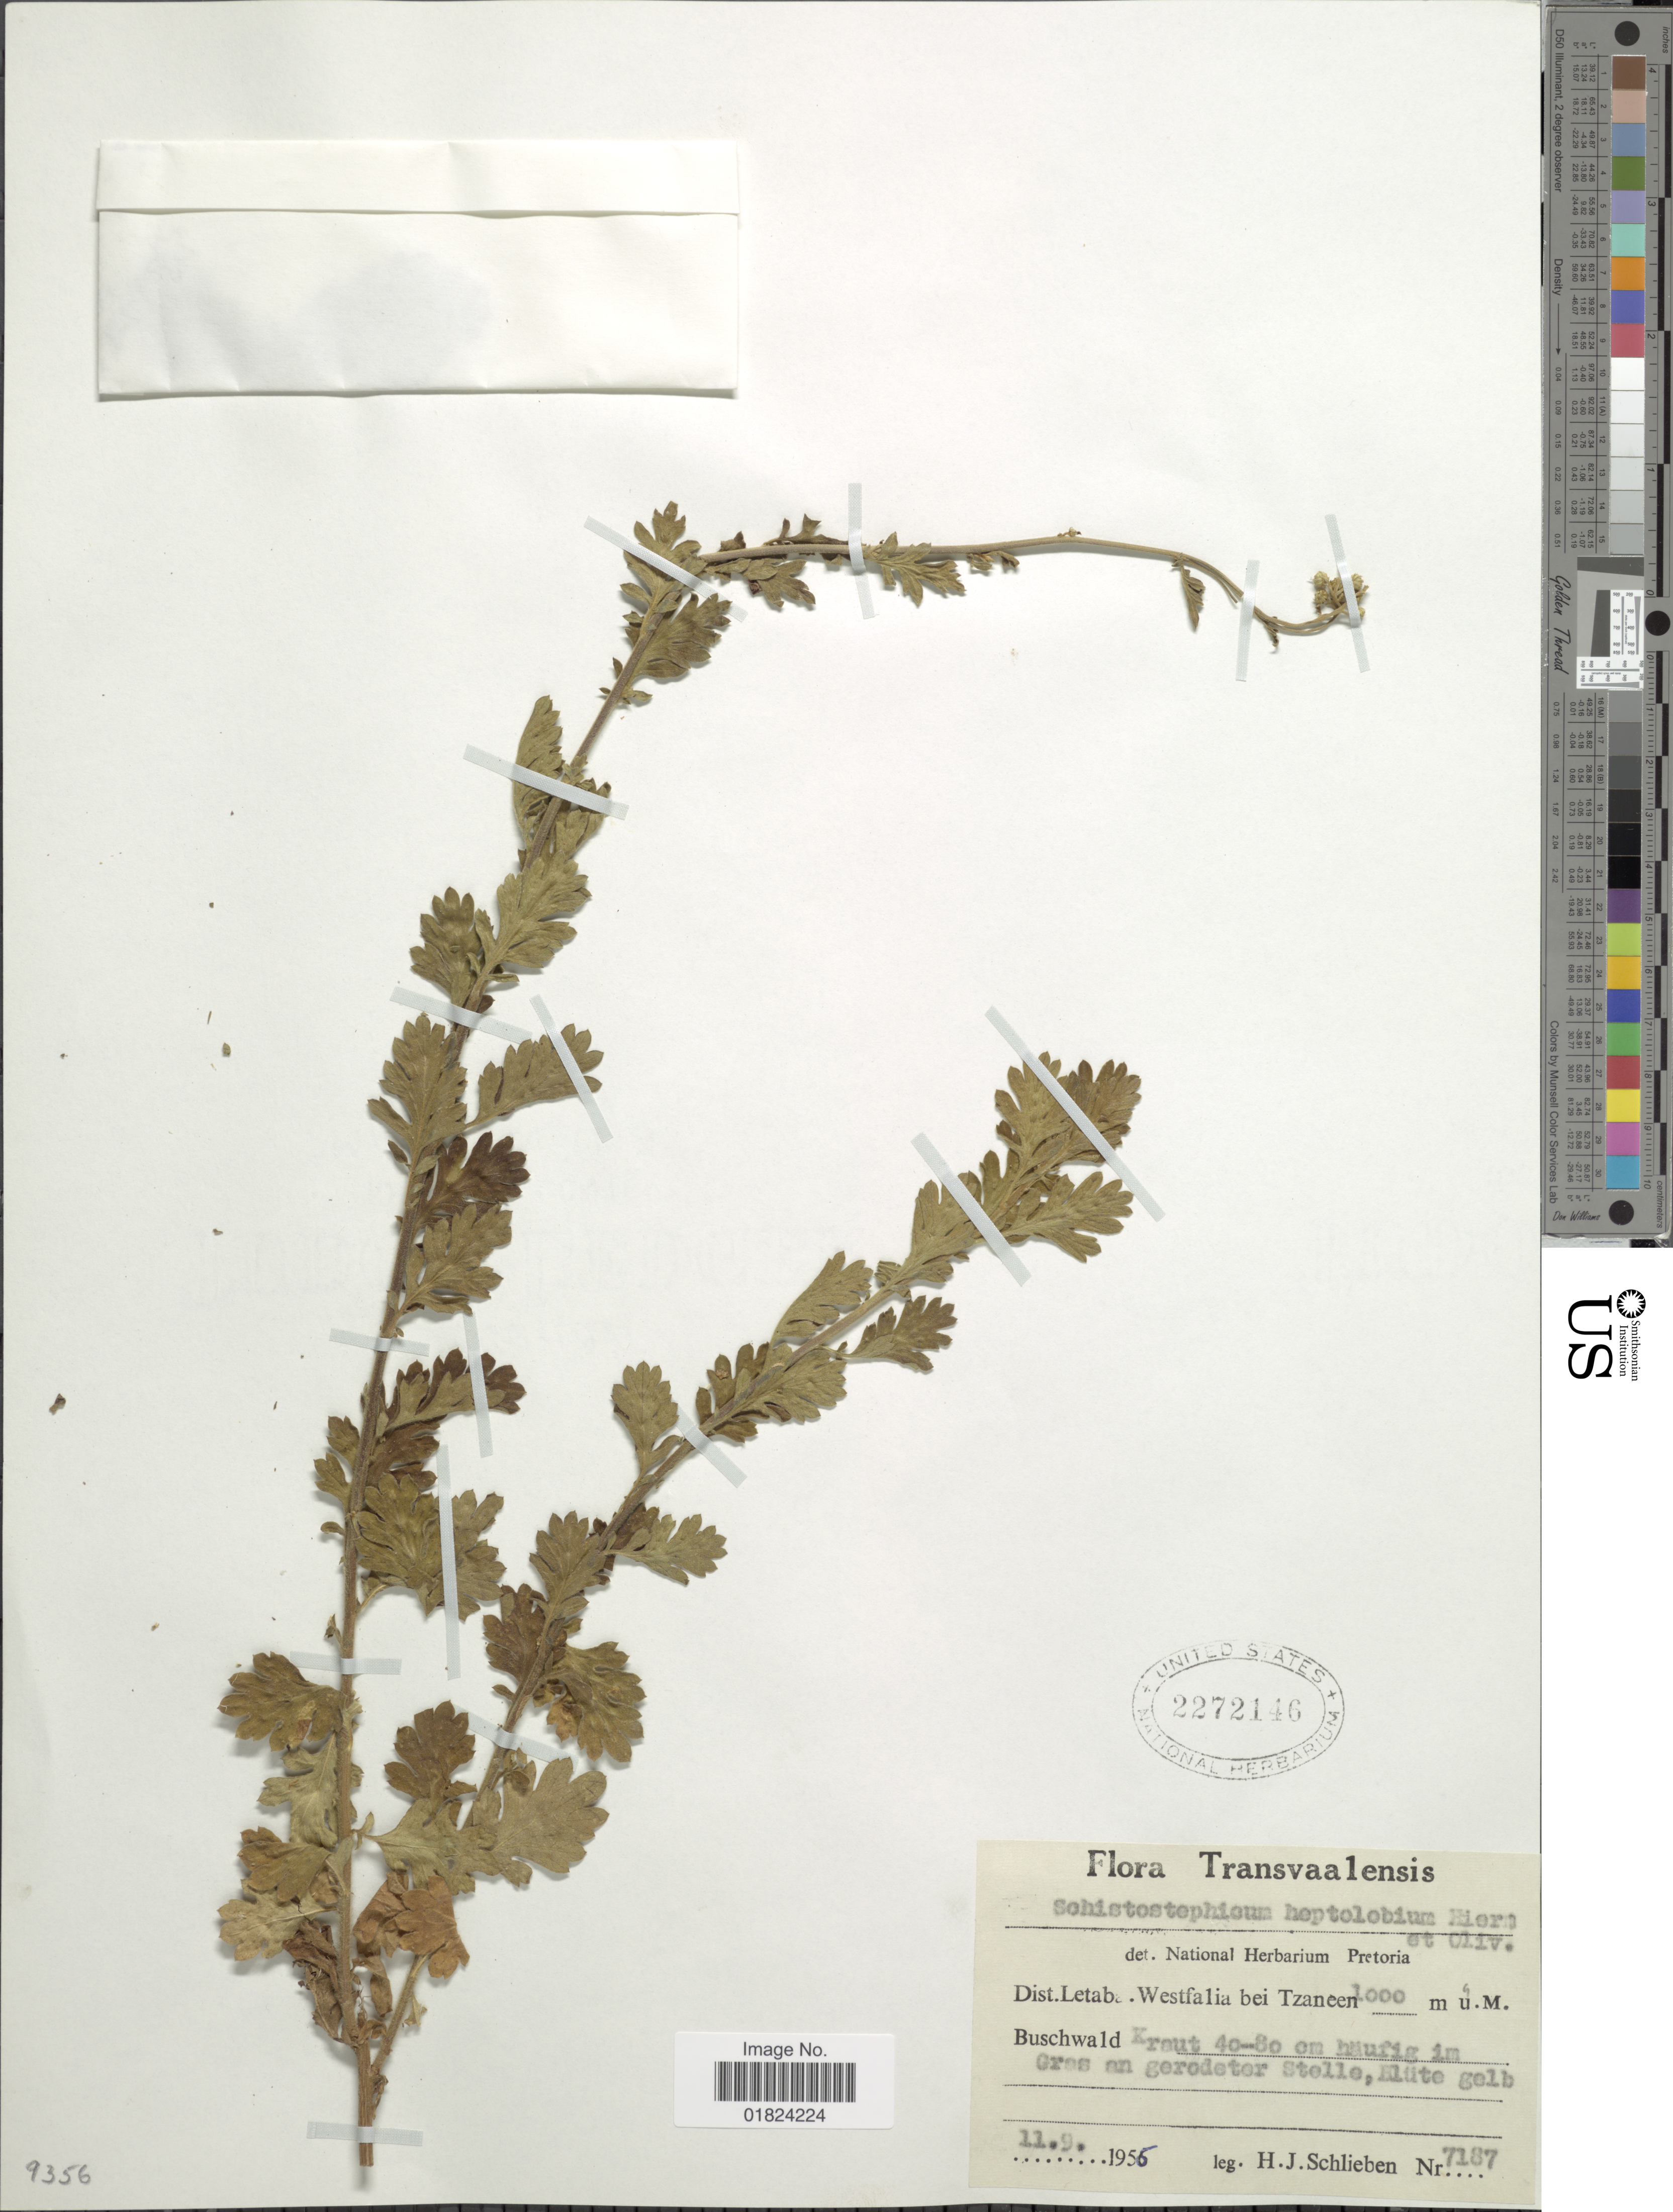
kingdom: Plantae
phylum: Tracheophyta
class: Magnoliopsida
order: Asterales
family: Asteraceae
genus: Schistostephium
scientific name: Schistostephium heptalobum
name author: (DC.) Oliv. & Hiern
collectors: H. J. Schlieben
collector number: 7187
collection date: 1956-09-11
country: South Africa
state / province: Limpopo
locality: Transvaalensis, Dist. Letaba. Westfalia bei Tzaneen, Buschwald Kraut haufig in Grasan gerodster Stelle, Blute gelb.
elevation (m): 1000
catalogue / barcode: US 2272146